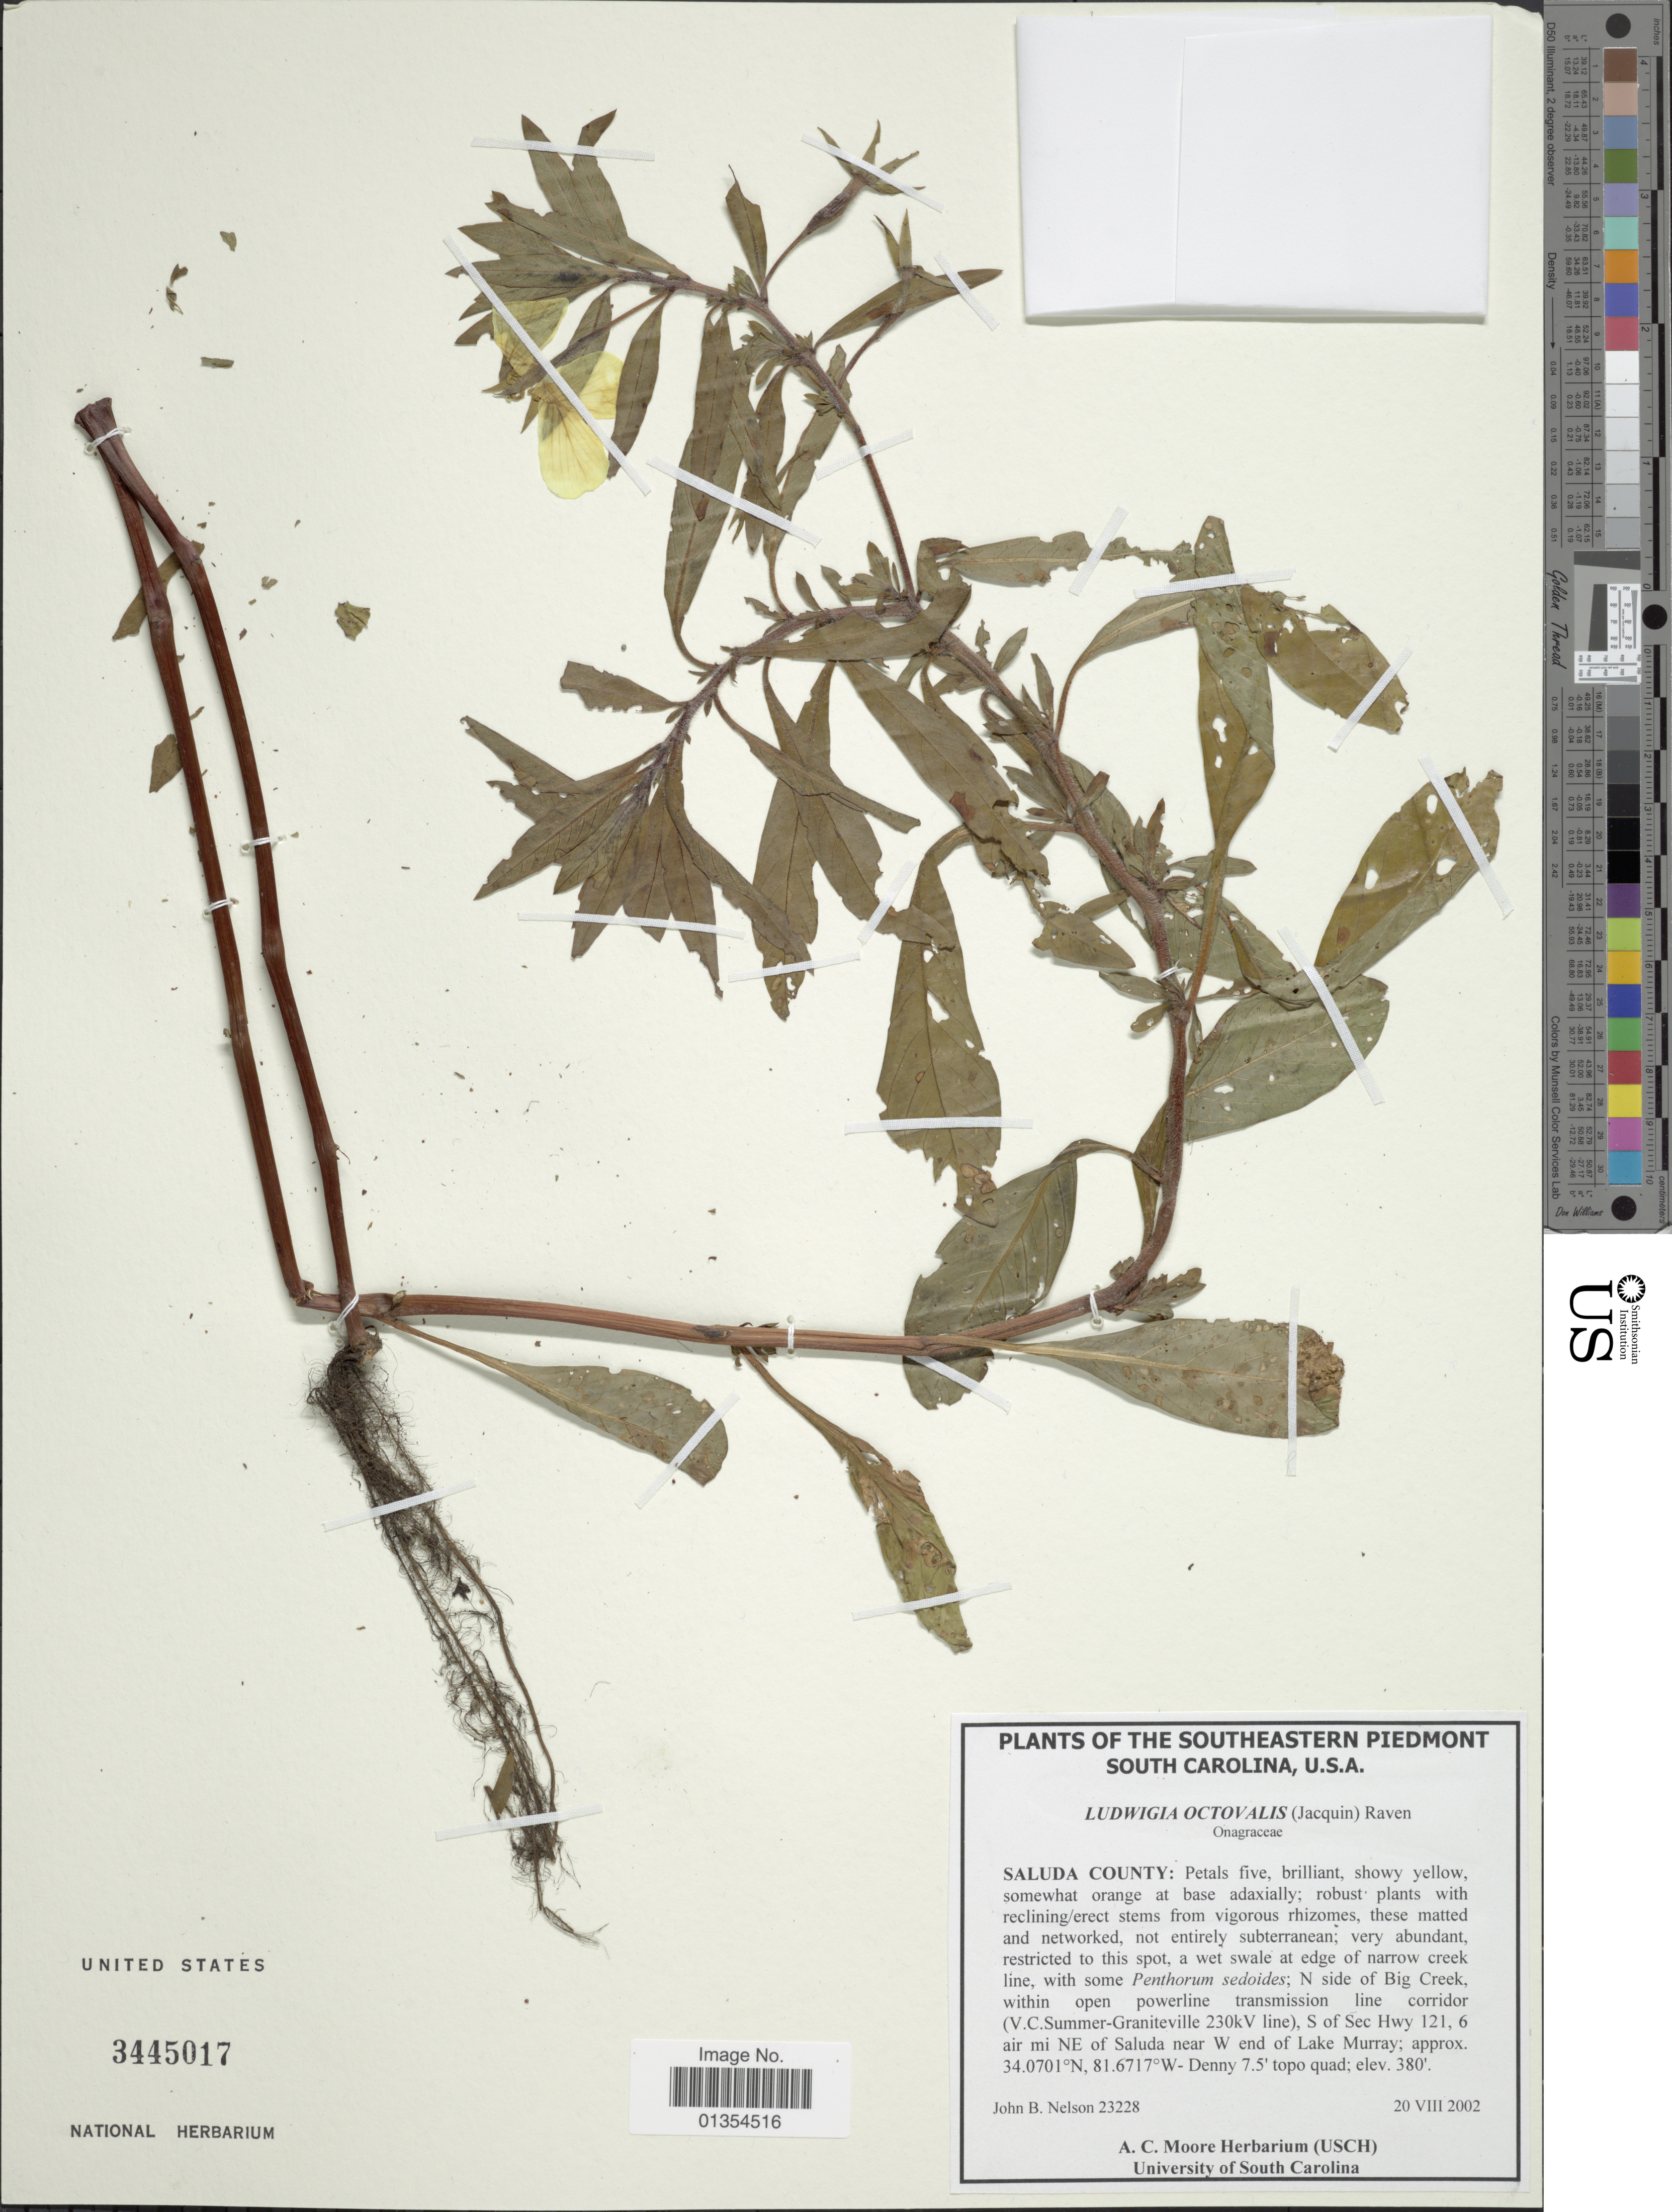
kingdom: Plantae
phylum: Tracheophyta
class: Magnoliopsida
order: Myrtales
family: Onagraceae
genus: Ludwigia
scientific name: Ludwigia octovalvis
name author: (Jacq.) P.H. Raven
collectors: J. B. Nelson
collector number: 23228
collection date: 2002-08-20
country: United States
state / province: South Carolina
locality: Saluda County. N side of Big Creek, within open powerline transmission line corridor (V.C. Summer-Graniteville 230kV line), S of Sec Hwy 121, 6 air mi NE of Saluda near W end of Lake Murray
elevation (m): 116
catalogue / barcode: US 3445017